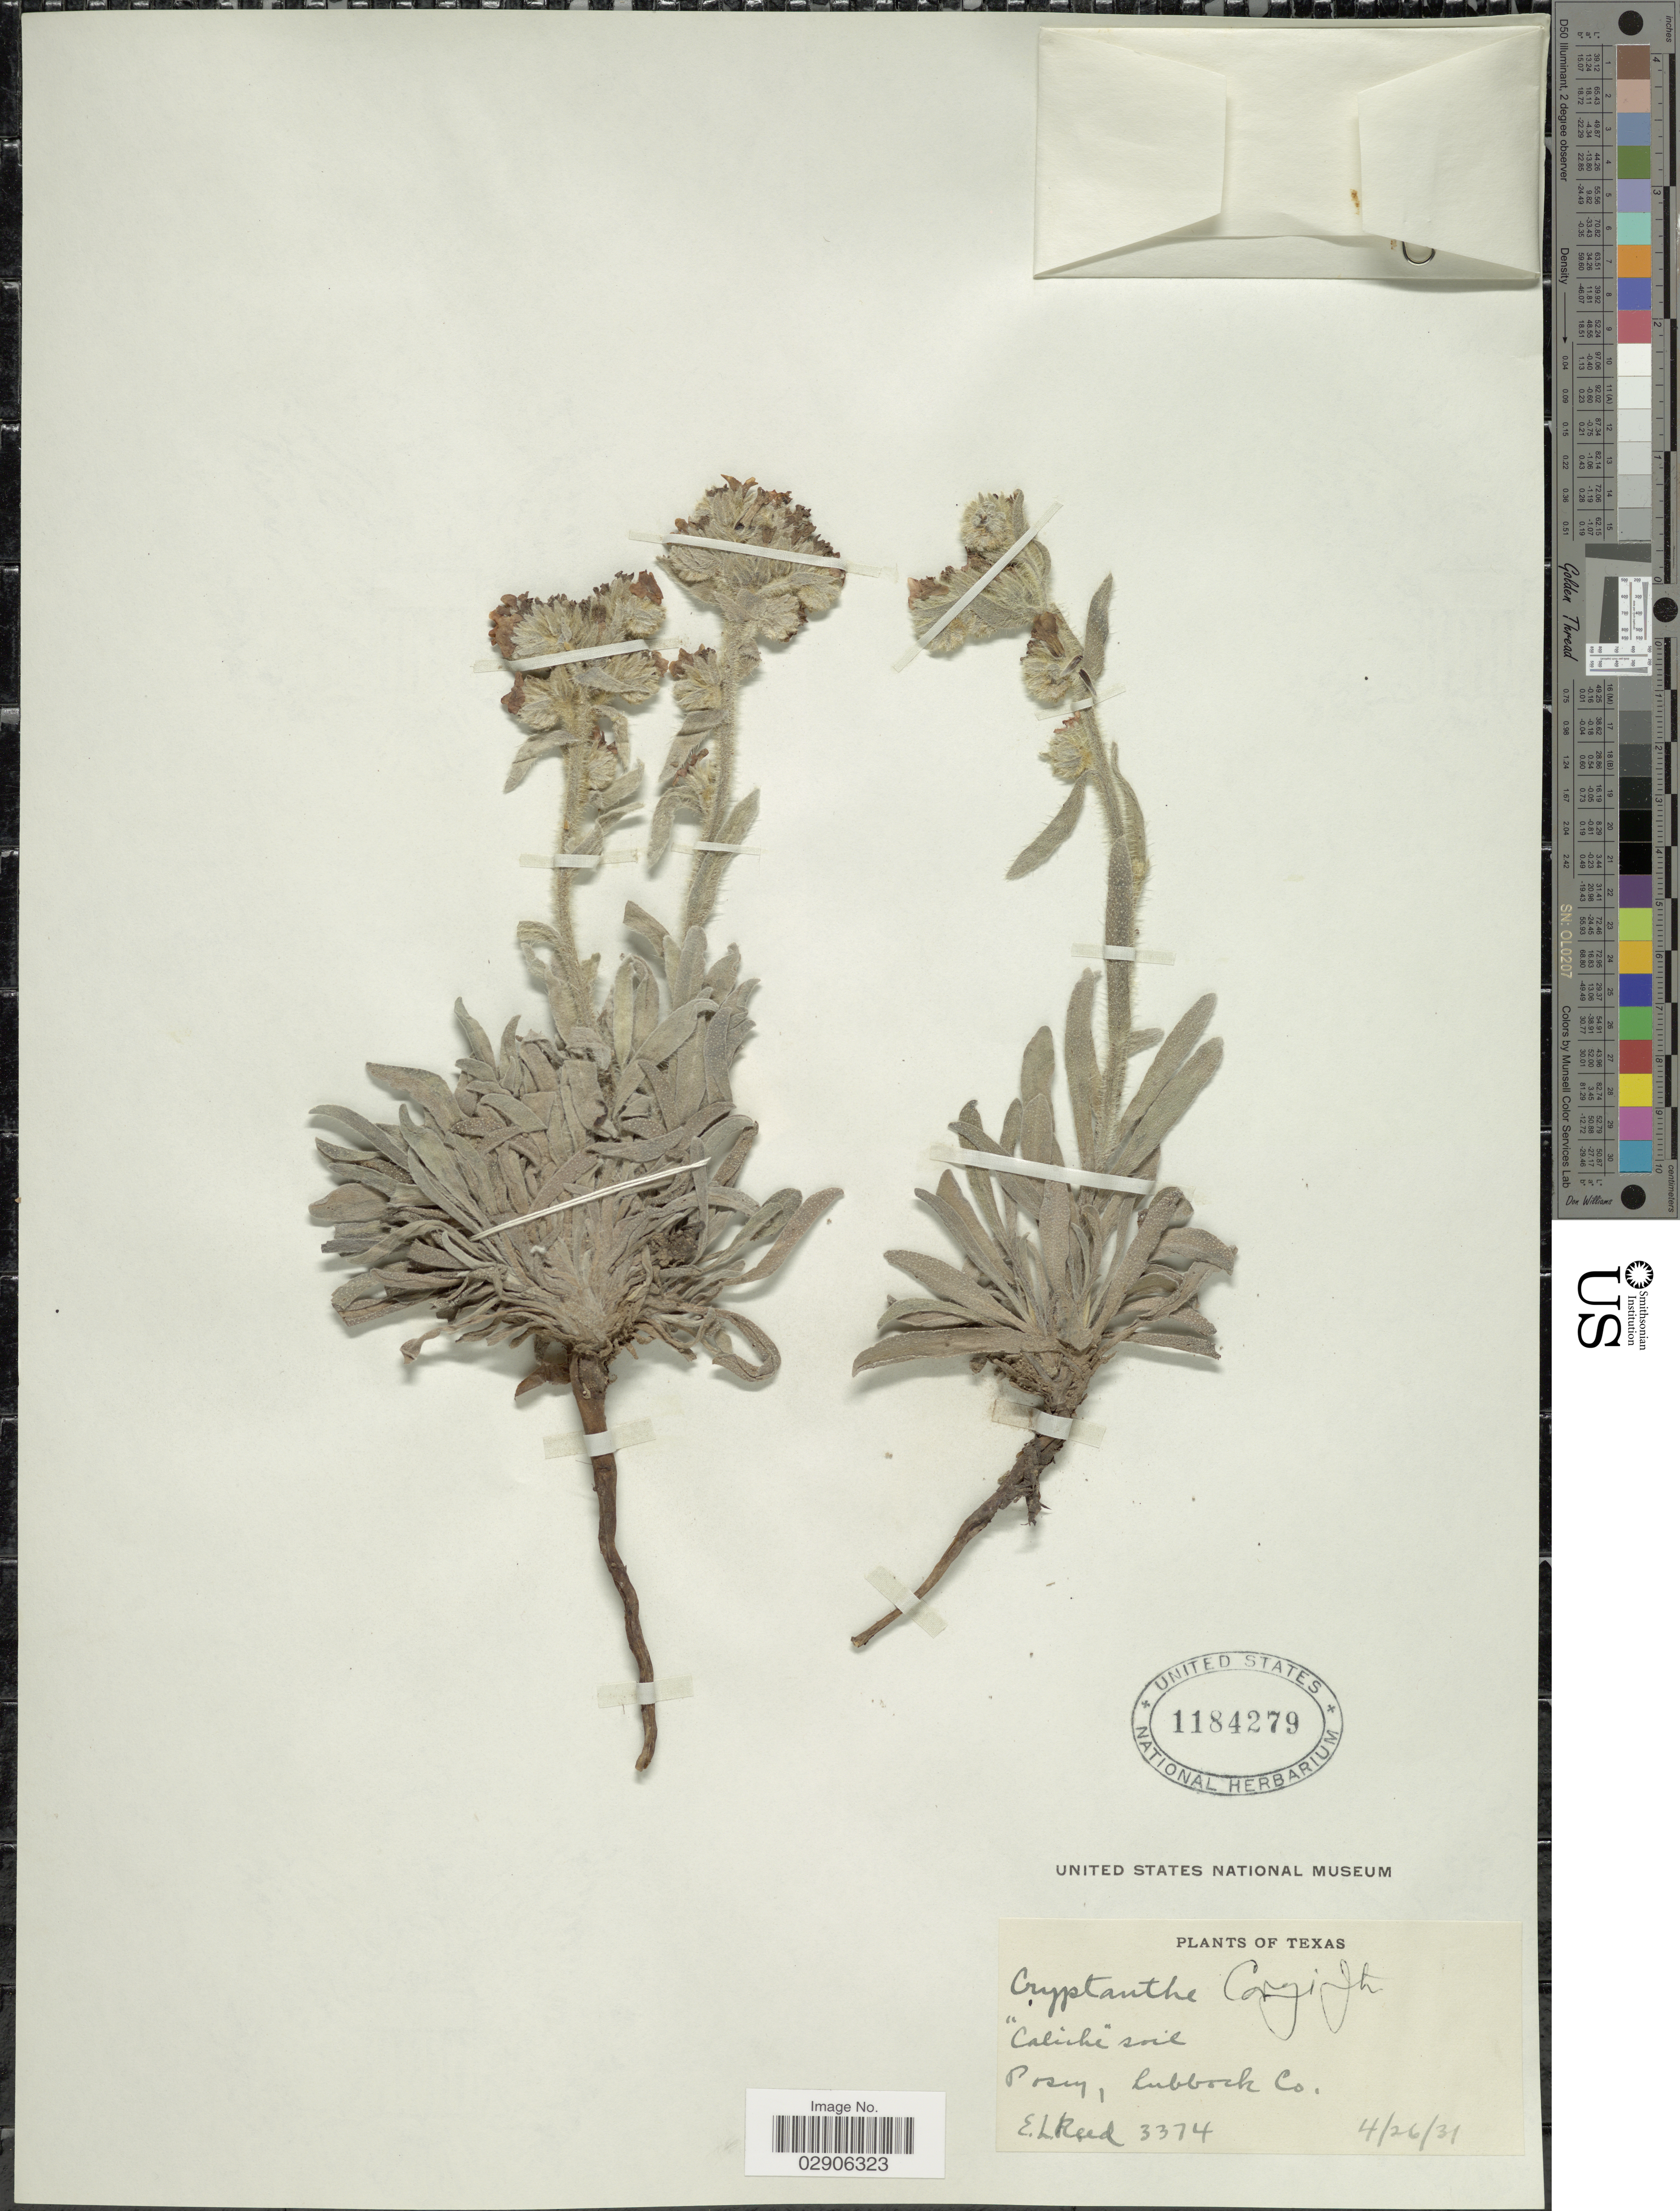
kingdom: Plantae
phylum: Tracheophyta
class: Magnoliopsida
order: Boraginales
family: Boraginaceae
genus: Oreocarya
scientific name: Oreocarya palmeri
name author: (A. Gray) Greene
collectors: E. Reed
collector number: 3374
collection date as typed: Transcribed d/m/y: 26/4/31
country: United States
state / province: Texas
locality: Posey, Lubbock Co.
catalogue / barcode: US 1184279